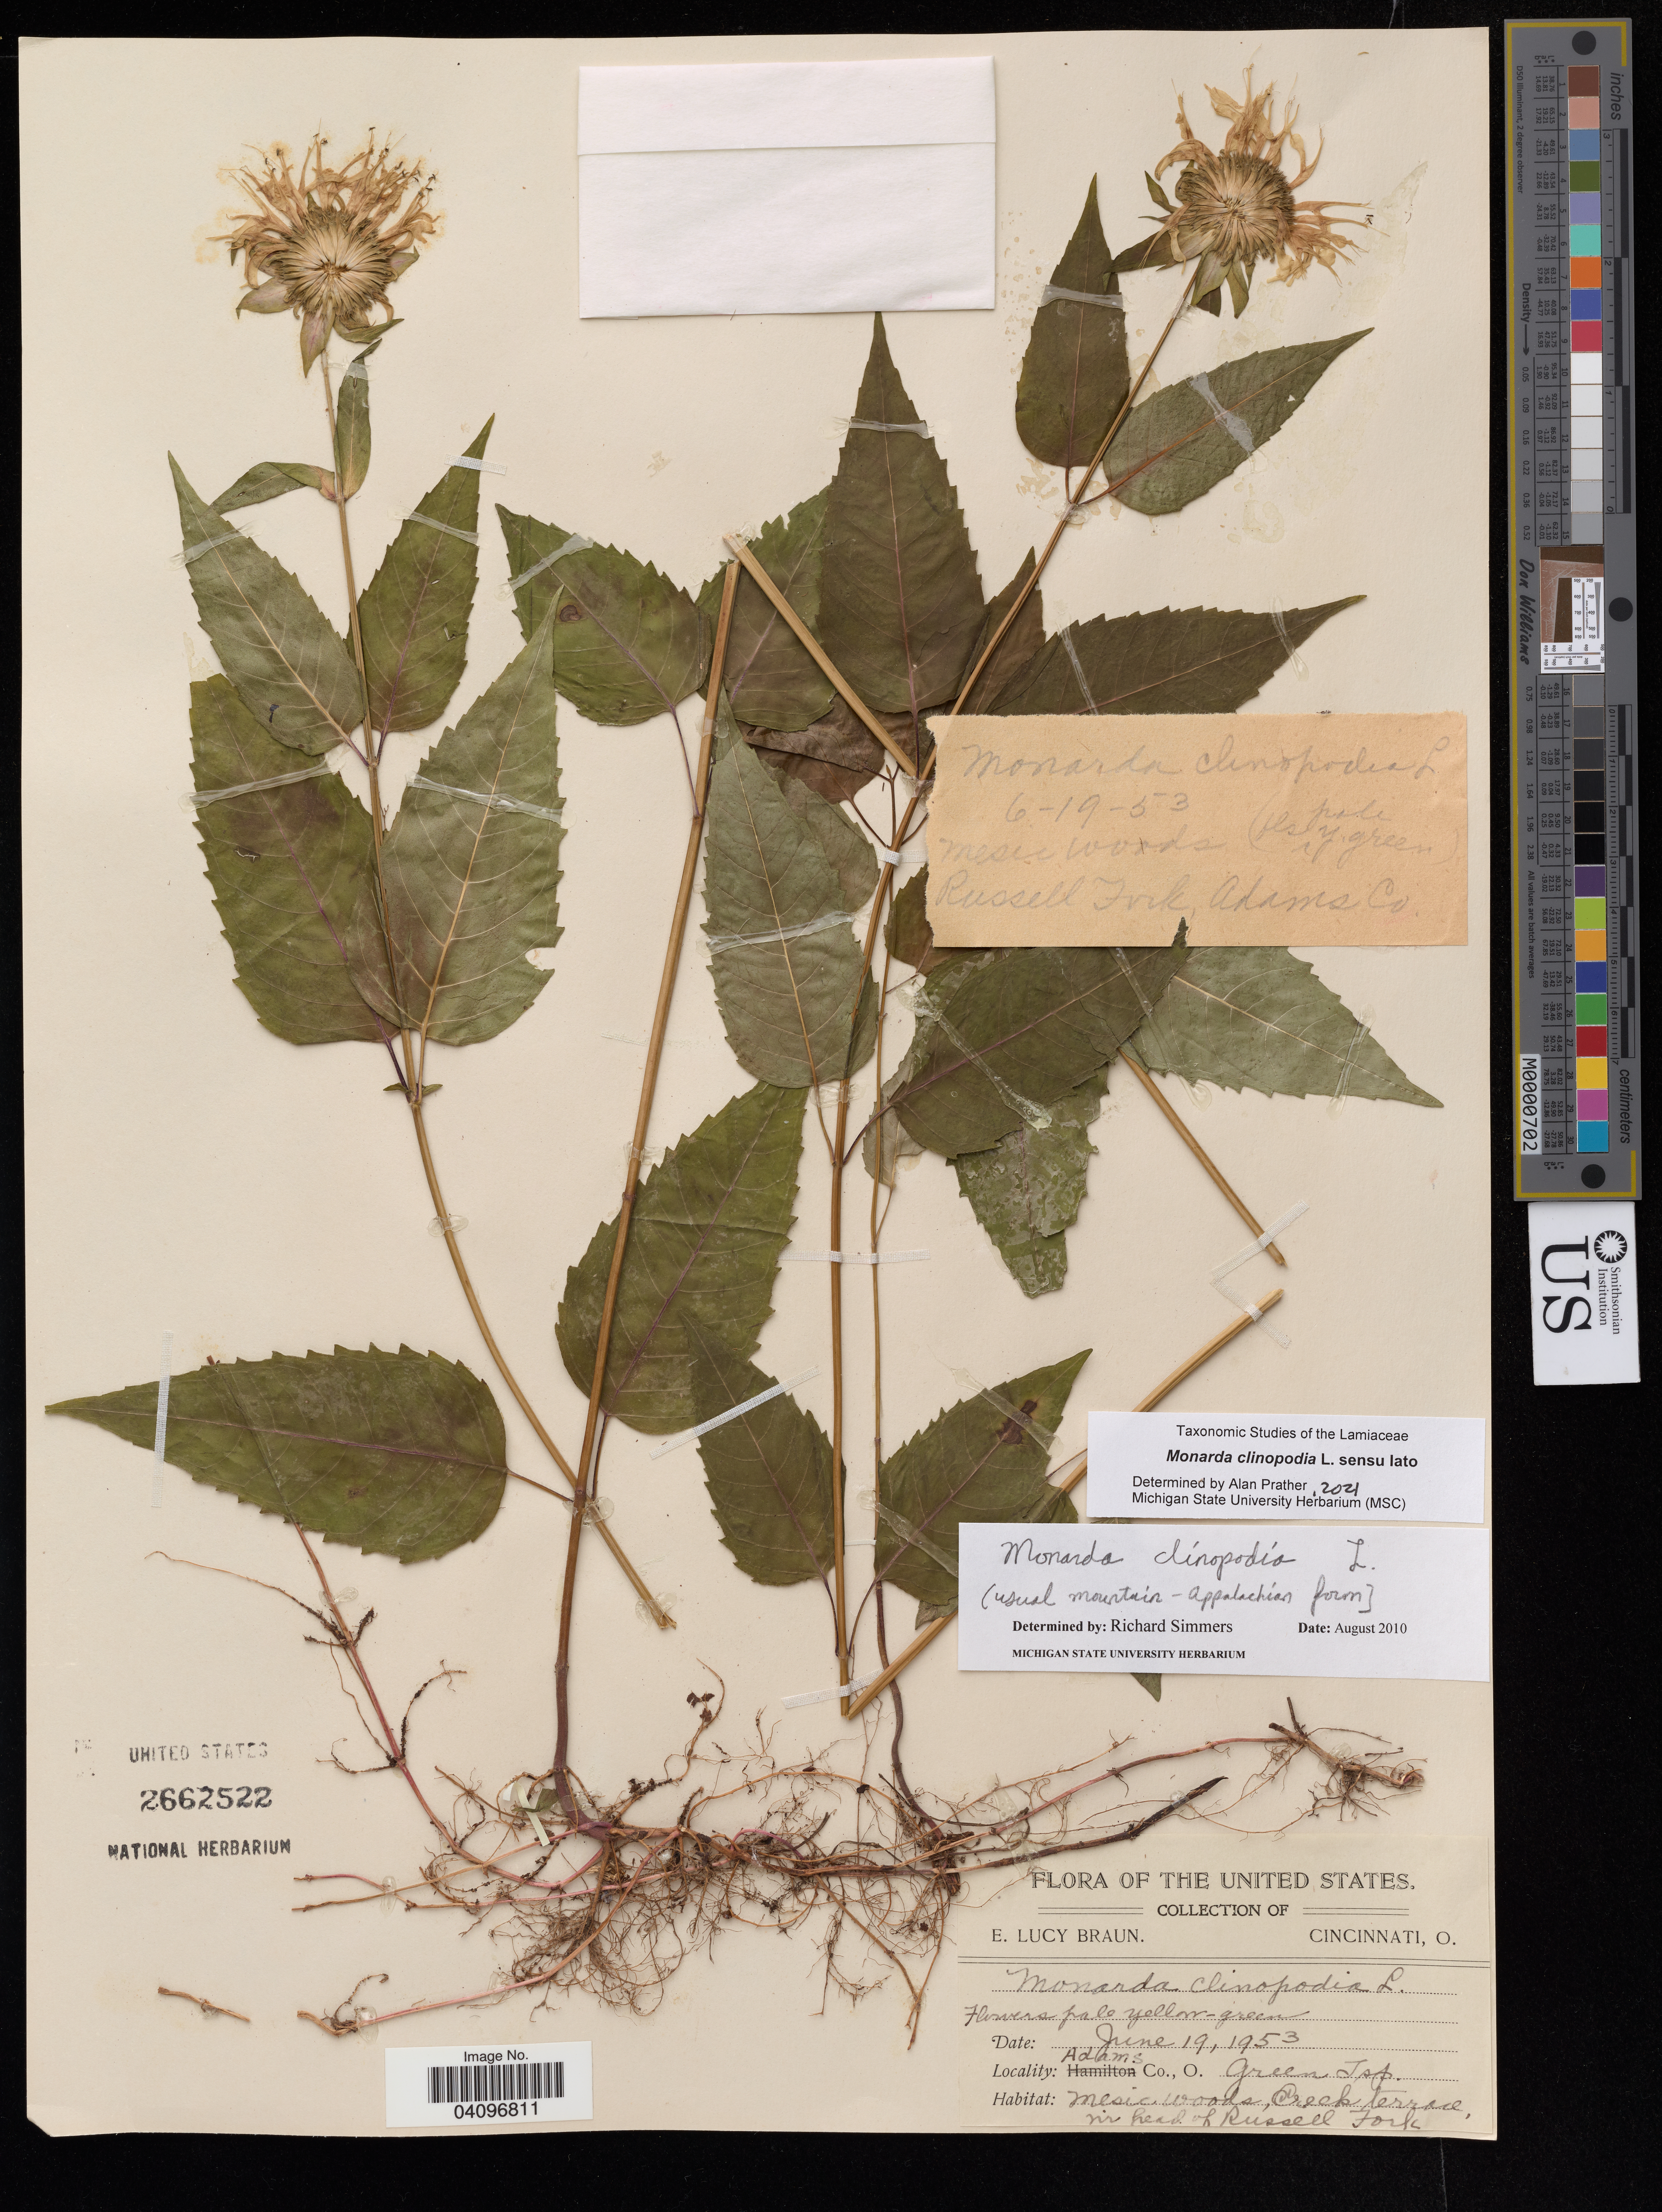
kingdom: Plantae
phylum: Tracheophyta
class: Magnoliopsida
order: Lamiales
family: Lamiaceae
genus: Monarda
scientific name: Monarda clinopodia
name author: L.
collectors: E. L. Braun & E. L. Braun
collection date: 1953-06-19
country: United States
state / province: Ohio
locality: Russell Fork, Adams Co. Creek terrace. Green Tsp.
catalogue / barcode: US 2662522